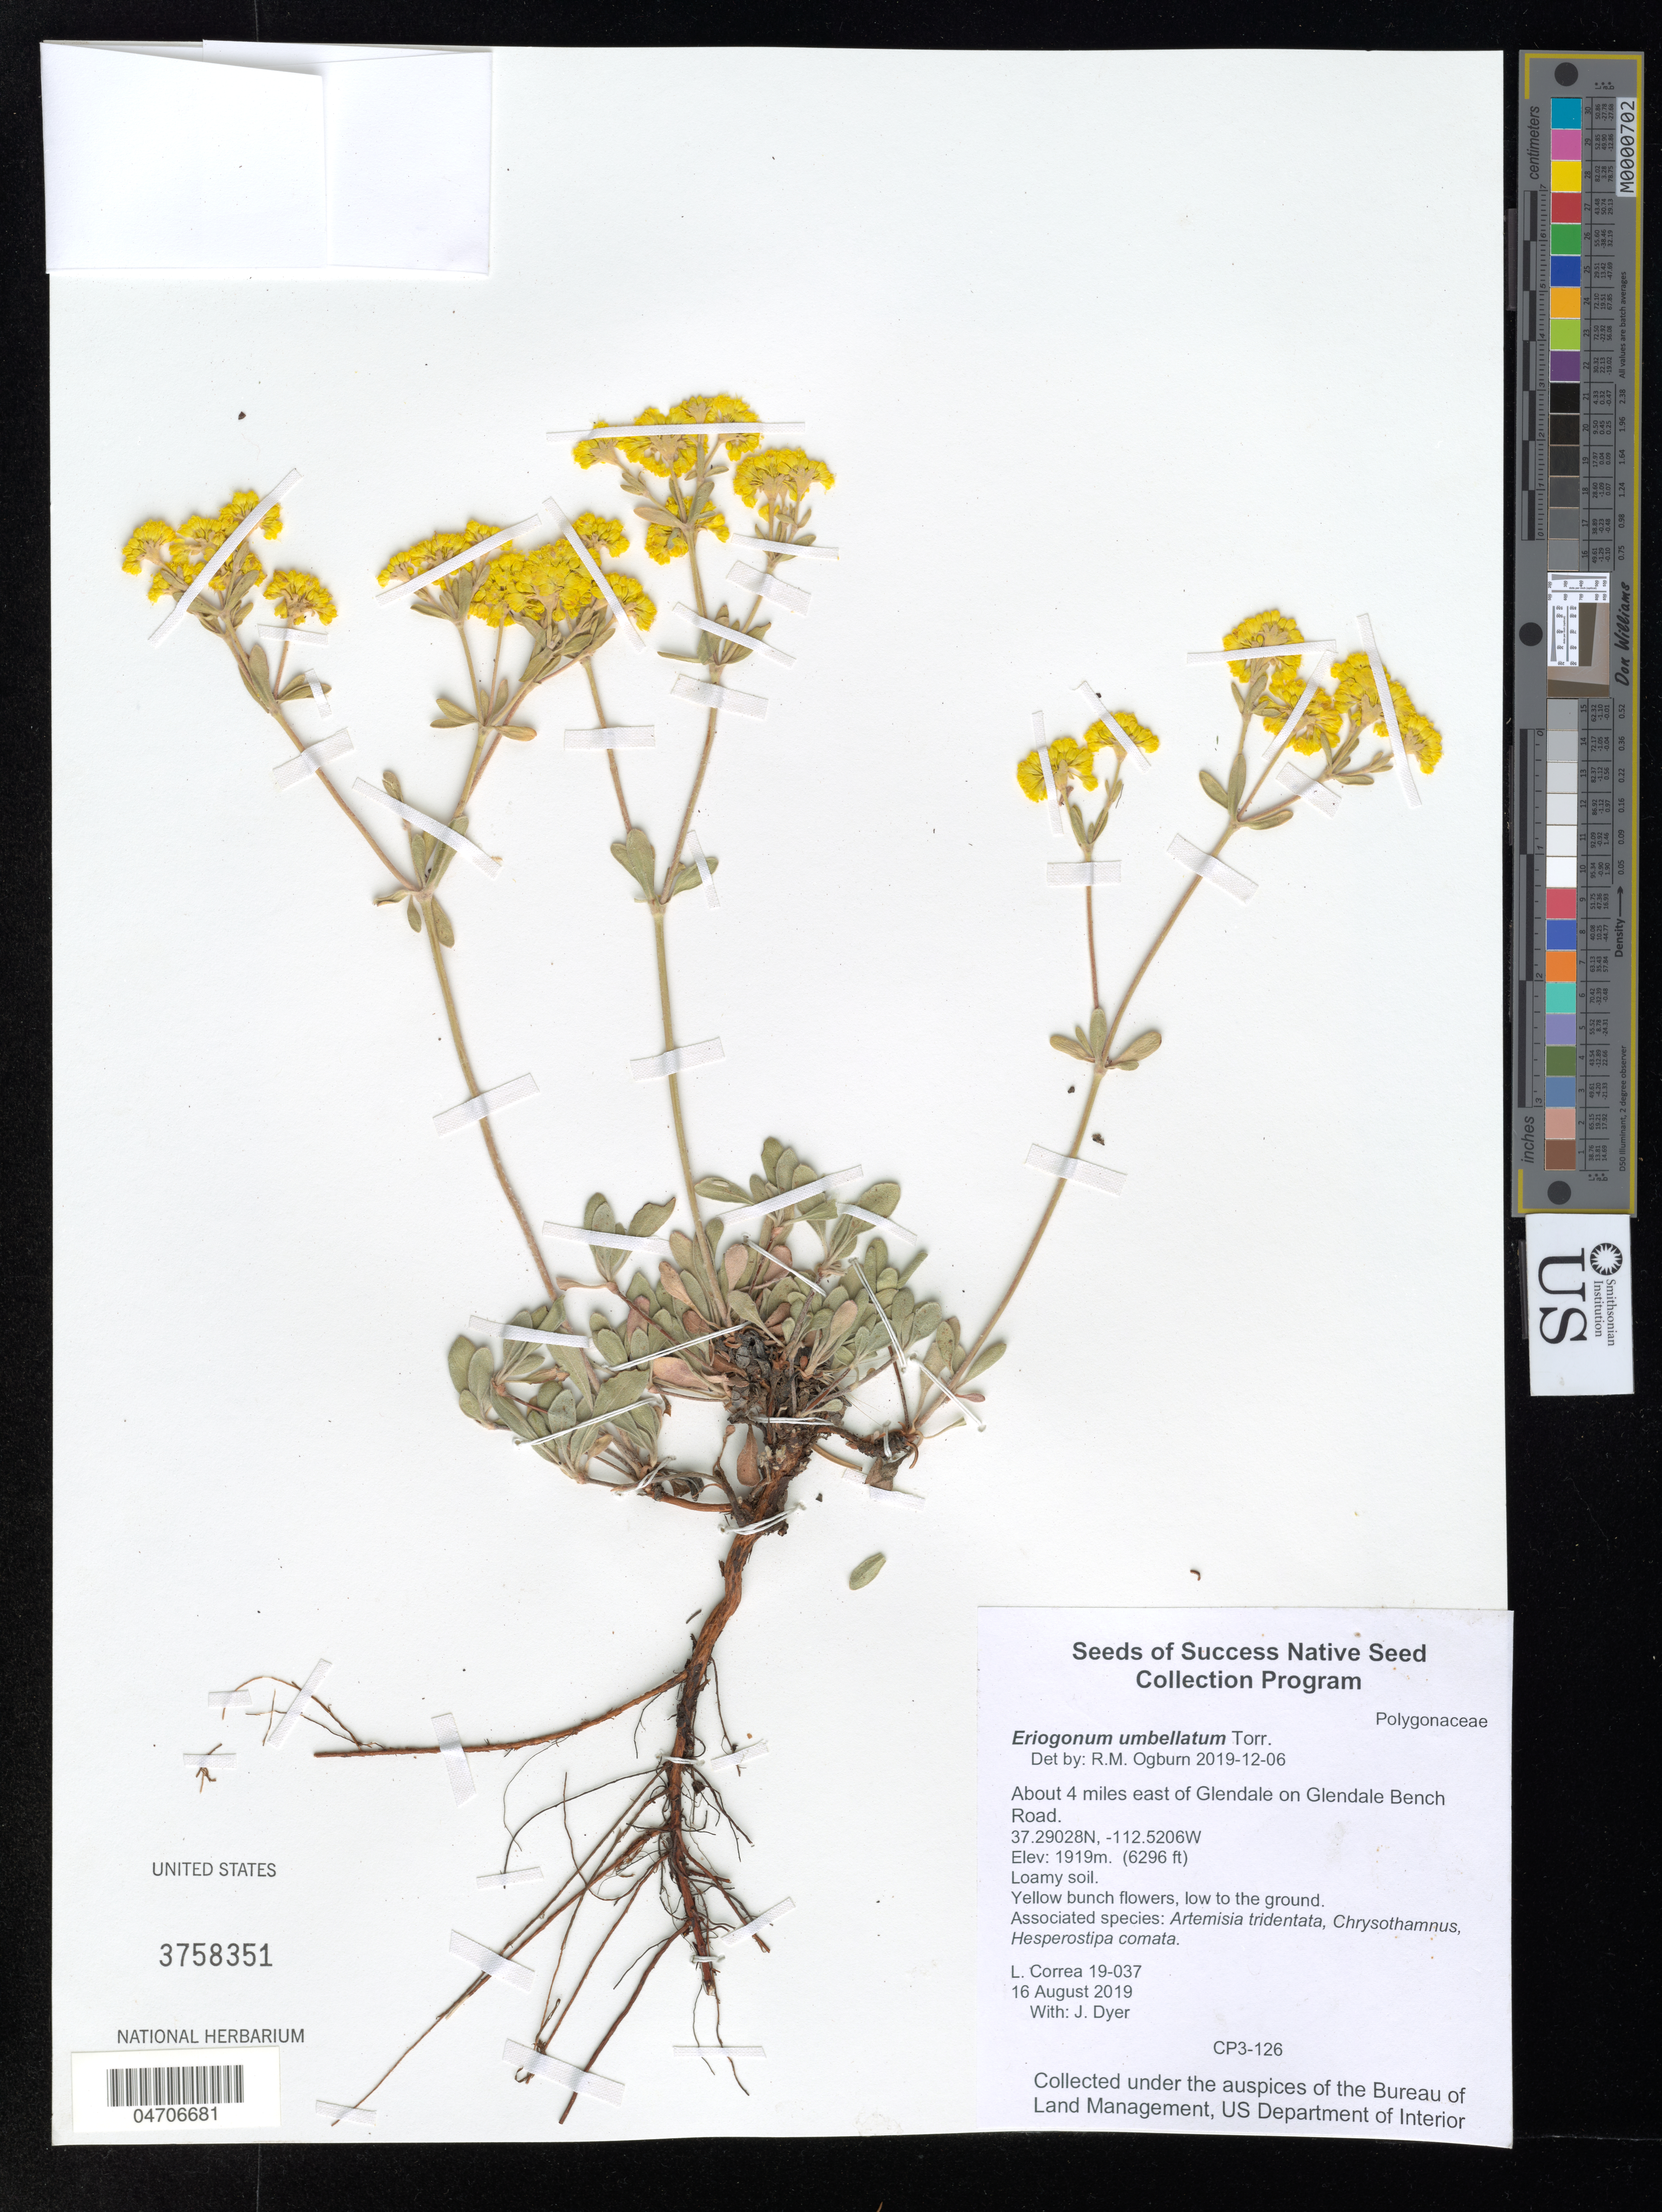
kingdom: Plantae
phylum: Tracheophyta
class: Magnoliopsida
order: Caryophyllales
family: Polygonaceae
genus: Eriogonum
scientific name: Eriogonum umbellatum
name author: Torr.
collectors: L. Correa & A. Bonnette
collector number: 19-037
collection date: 2019-08-16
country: United States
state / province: California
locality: About 4 miles east of Glendale on Glendale Bench Road.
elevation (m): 1919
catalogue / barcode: US 3758351